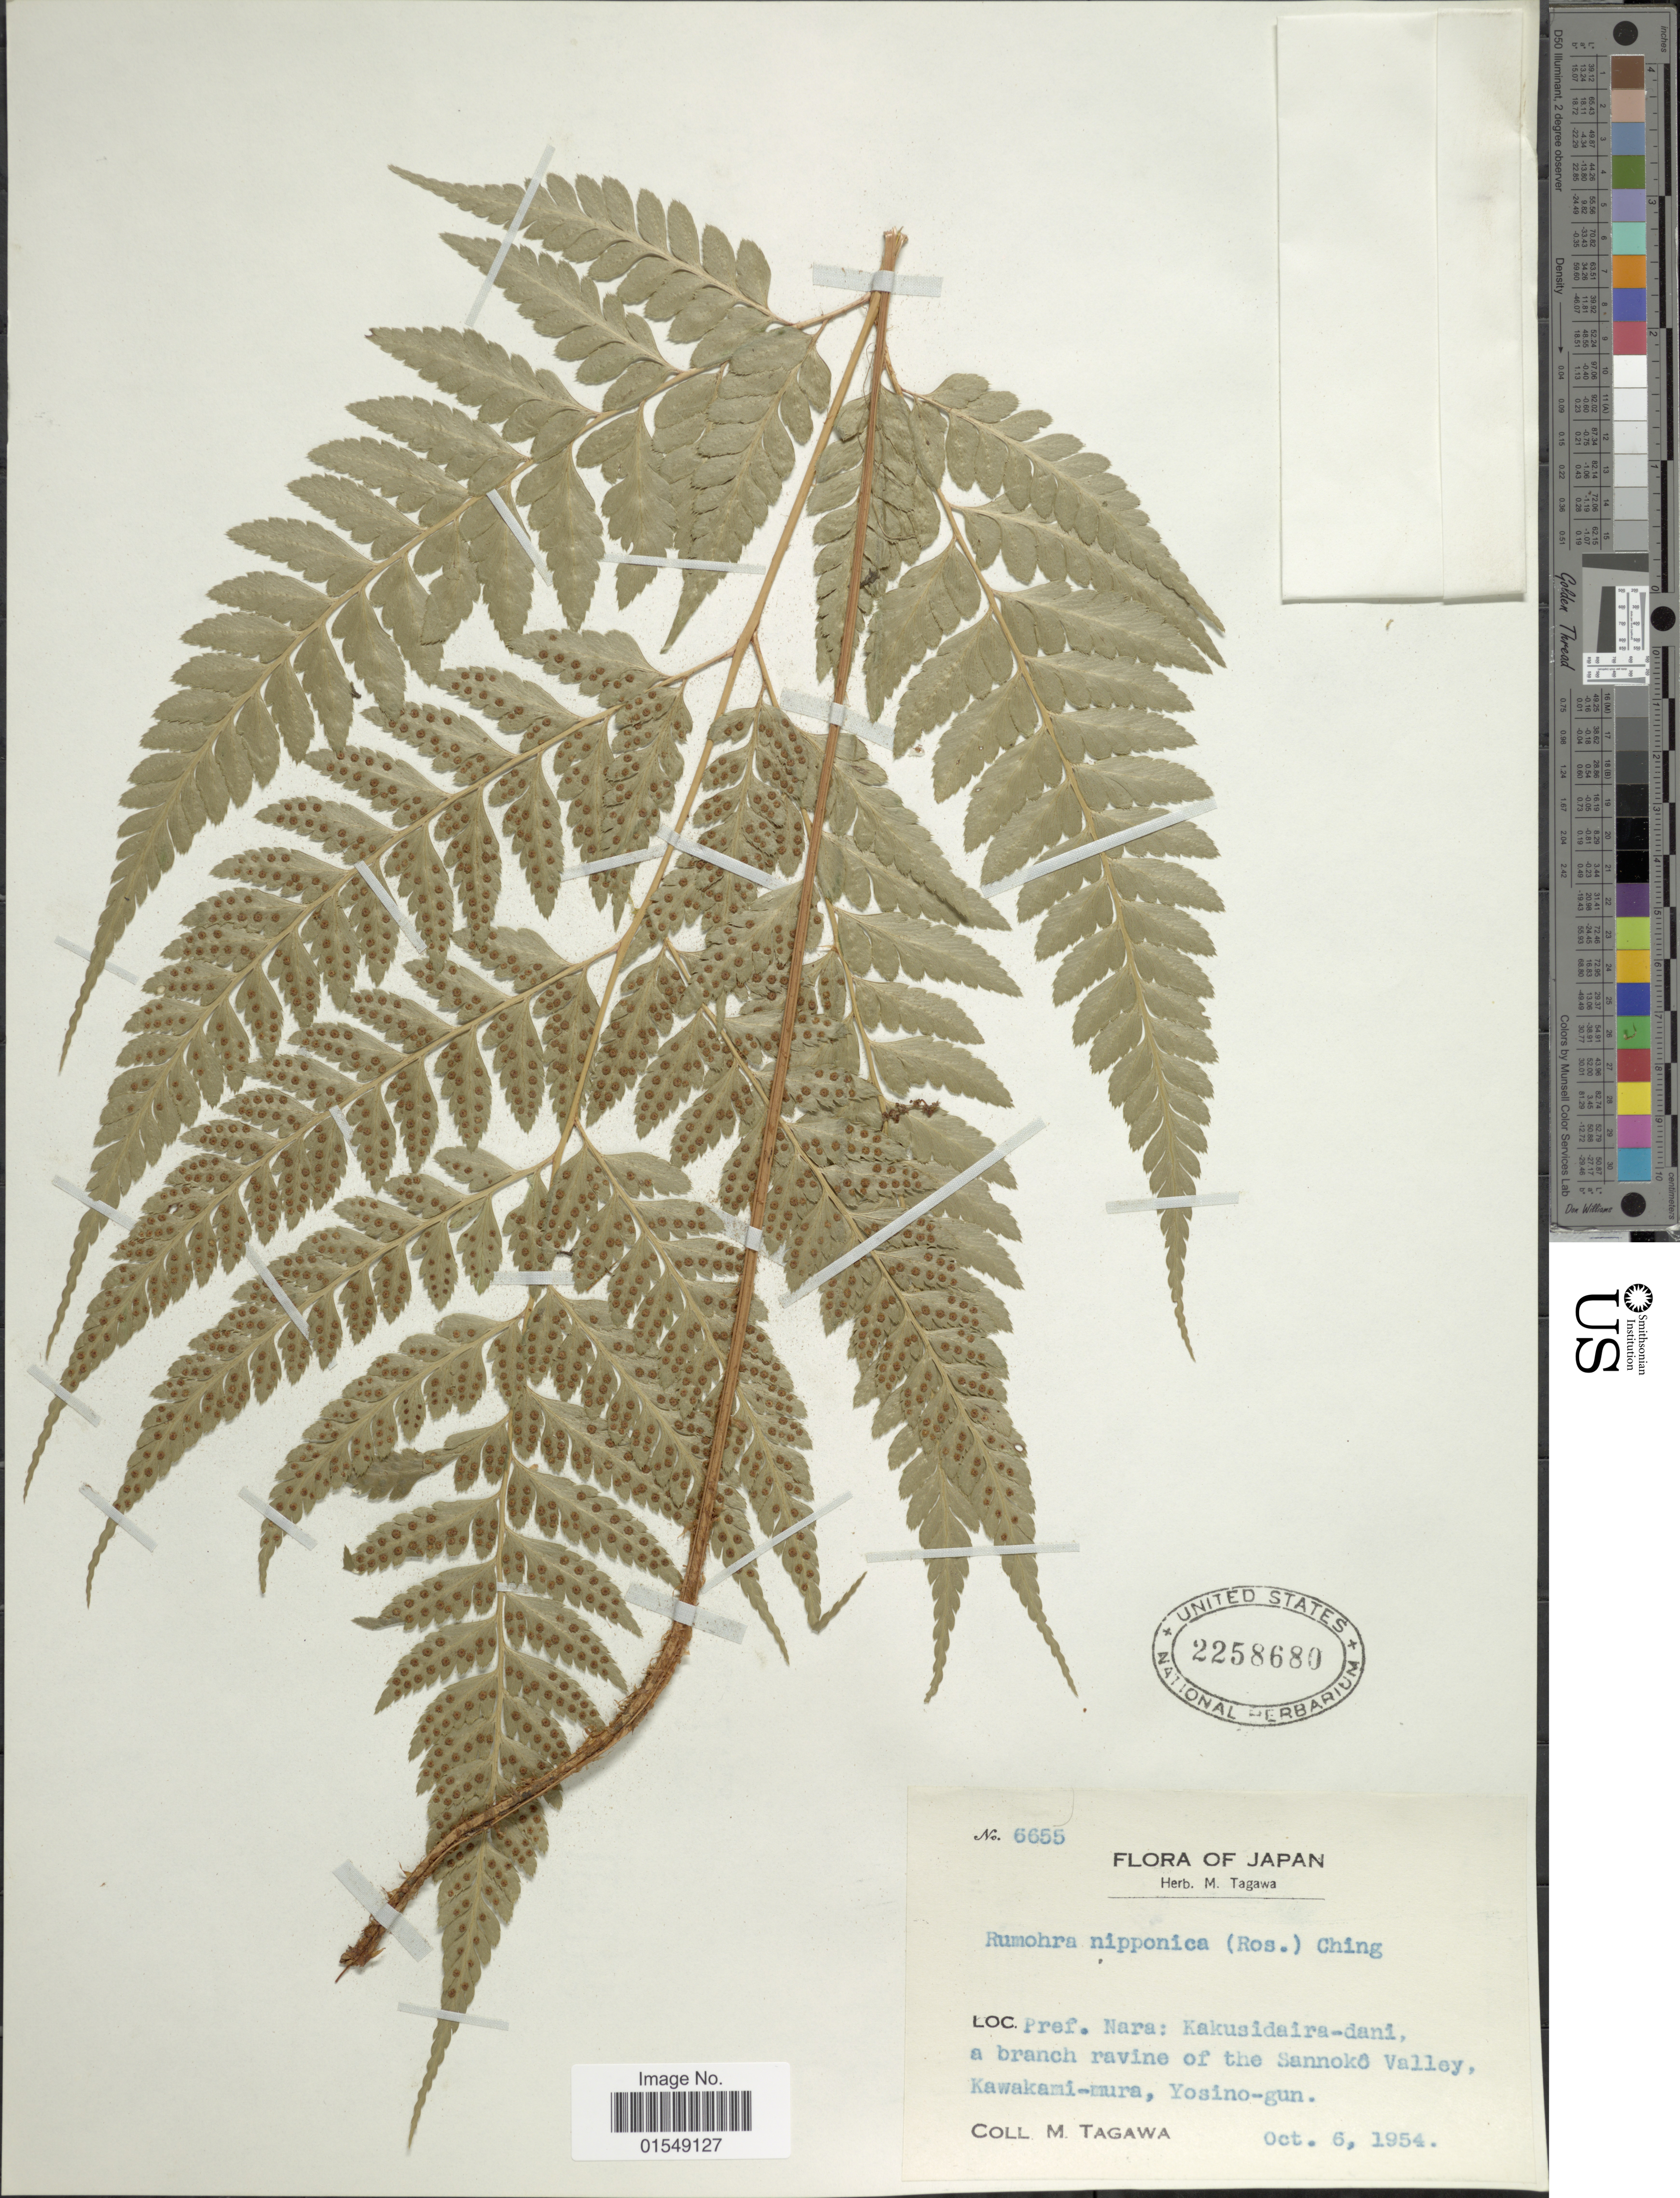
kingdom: Plantae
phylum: Tracheophyta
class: Polypodiopsida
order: Polypodiales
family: Dryopteridaceae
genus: Arachniodes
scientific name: Arachniodes nipponica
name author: (Rosenst.) Ohwi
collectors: M. Tagawa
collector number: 6655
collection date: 1954-10-06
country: Japan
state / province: Nara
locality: Kakusidaira-dani, a branch ravine of the Sannokô Valley, Kawakami-mura, Yosino-gun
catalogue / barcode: US 2258680